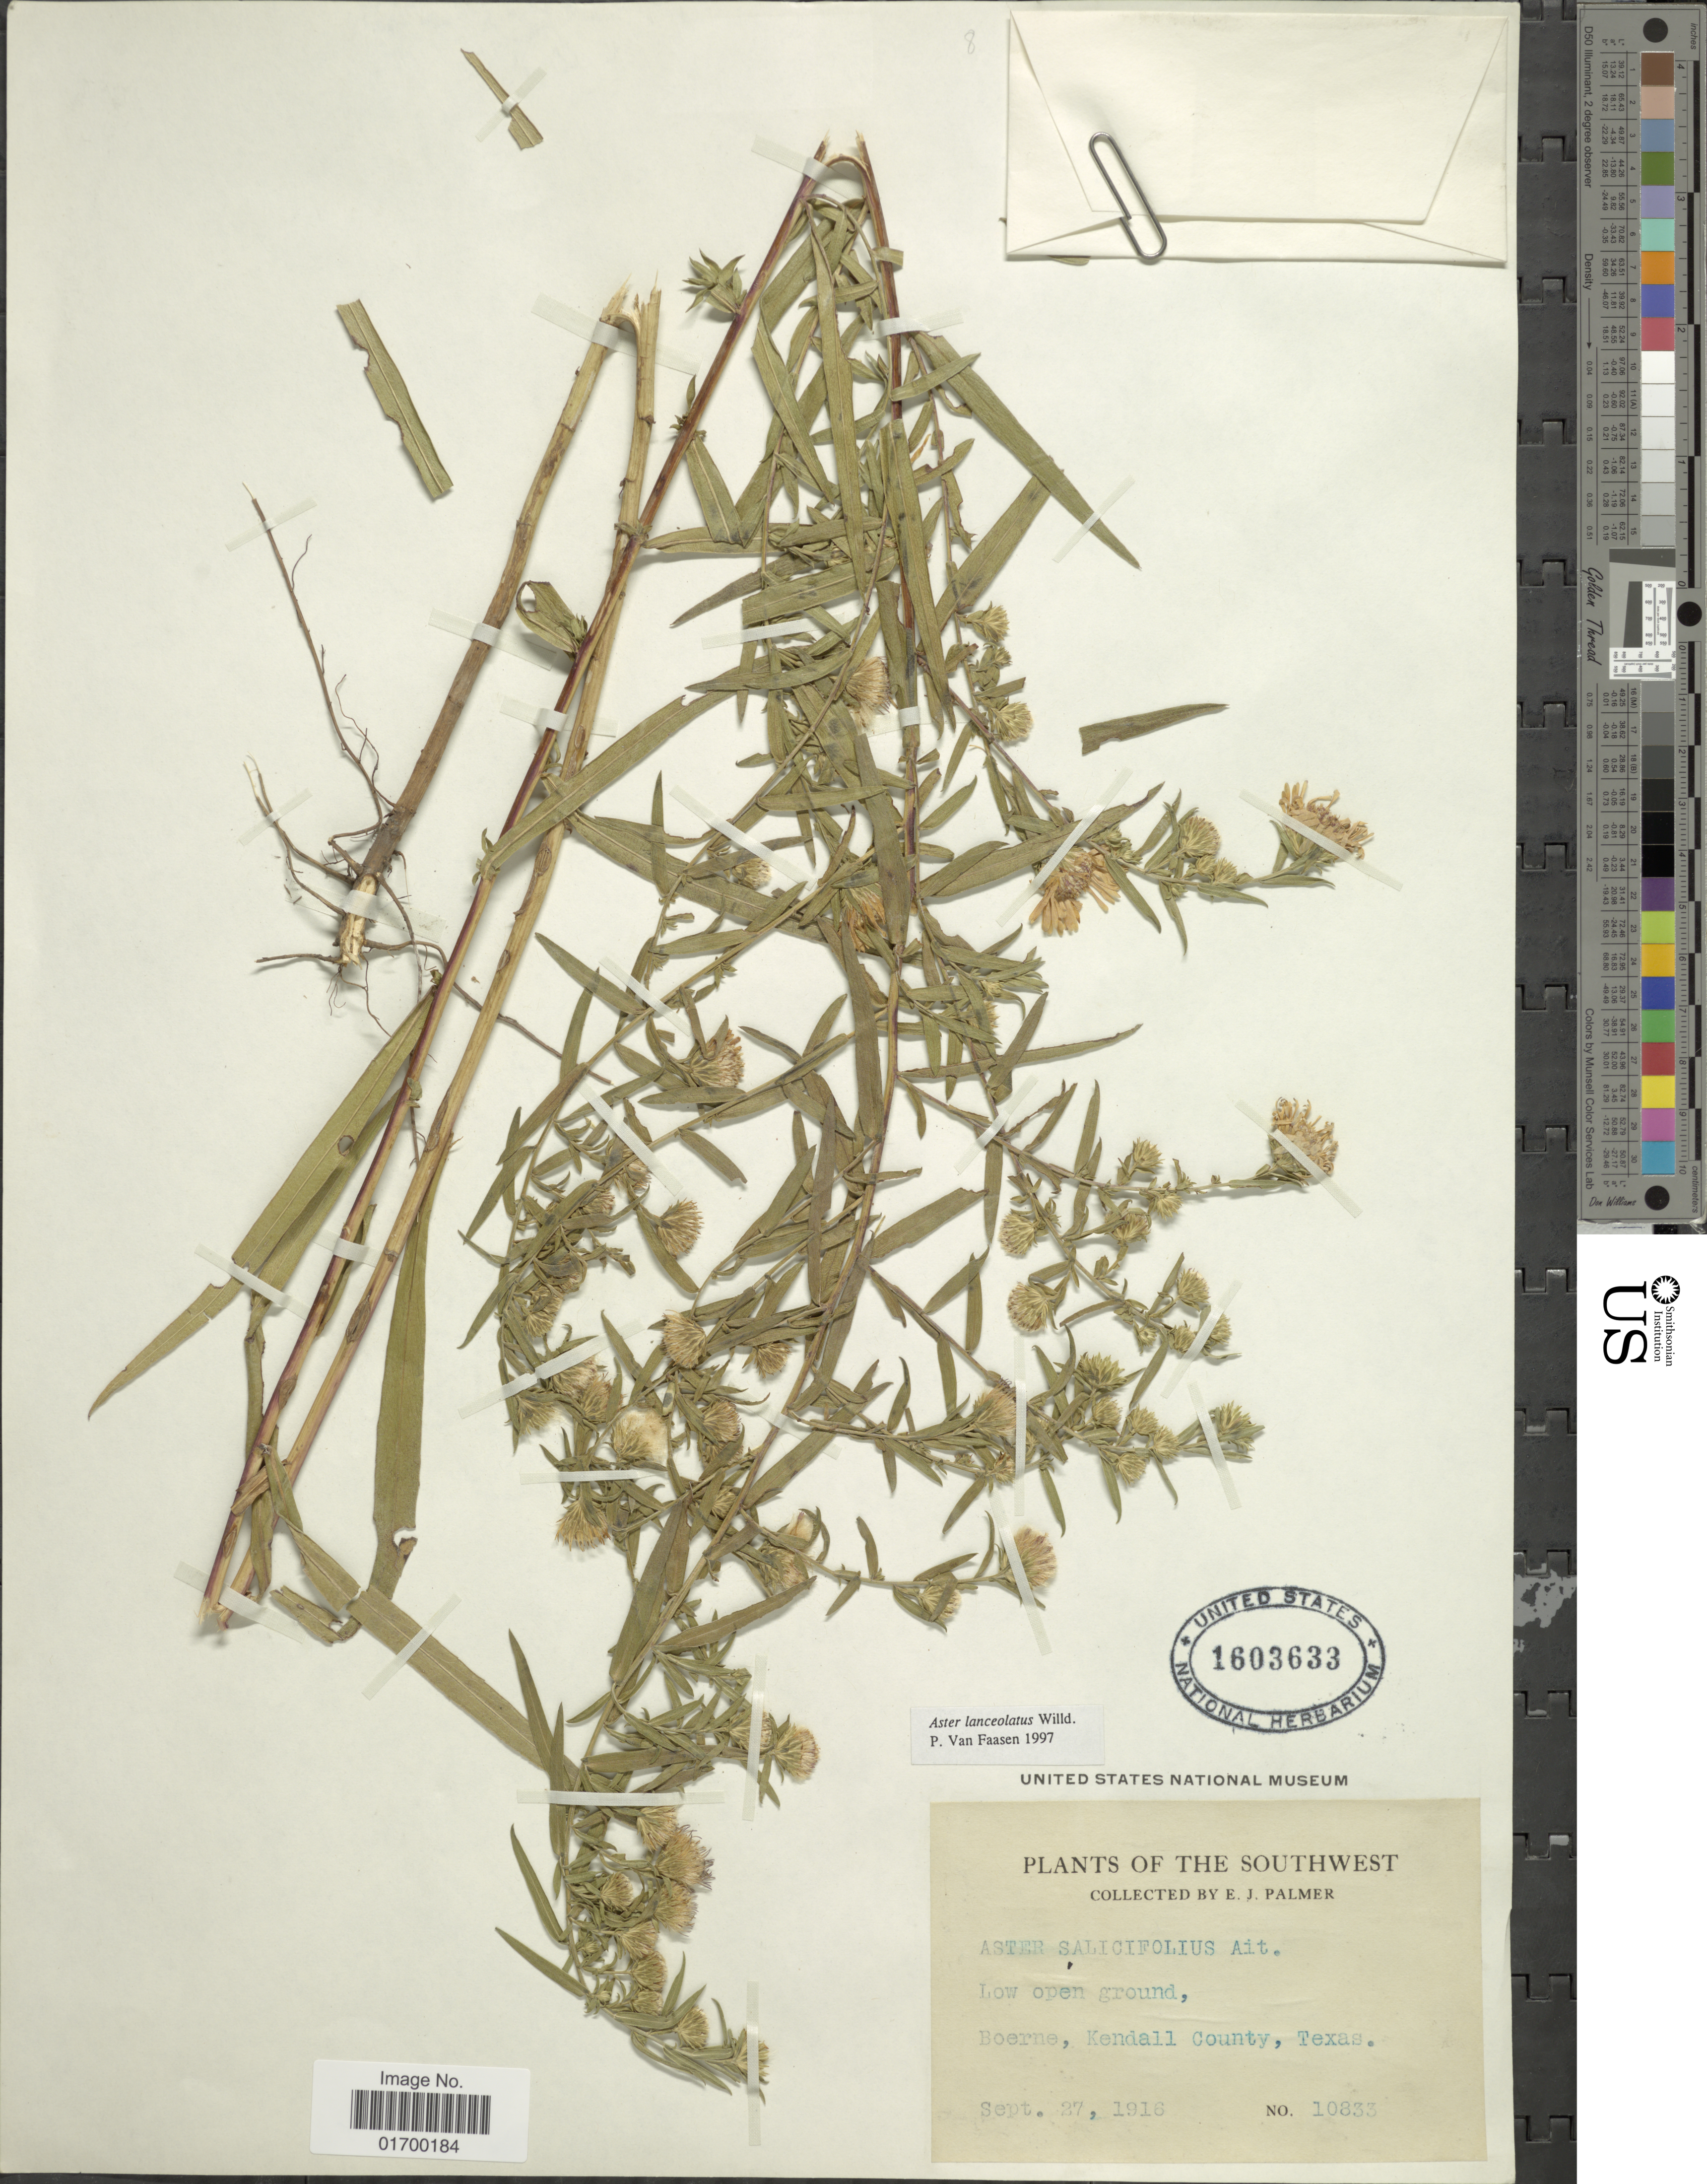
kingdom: Plantae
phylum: Tracheophyta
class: Magnoliopsida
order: Asterales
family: Asteraceae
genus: Symphyotrichum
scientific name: Symphyotrichum lanceolatum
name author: (Willd.) G.L. Nesom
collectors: E. J. Palmer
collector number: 10833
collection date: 1916-09-27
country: United States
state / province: Texas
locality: The Southwest, Boerne, Kendall County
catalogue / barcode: US 1603633